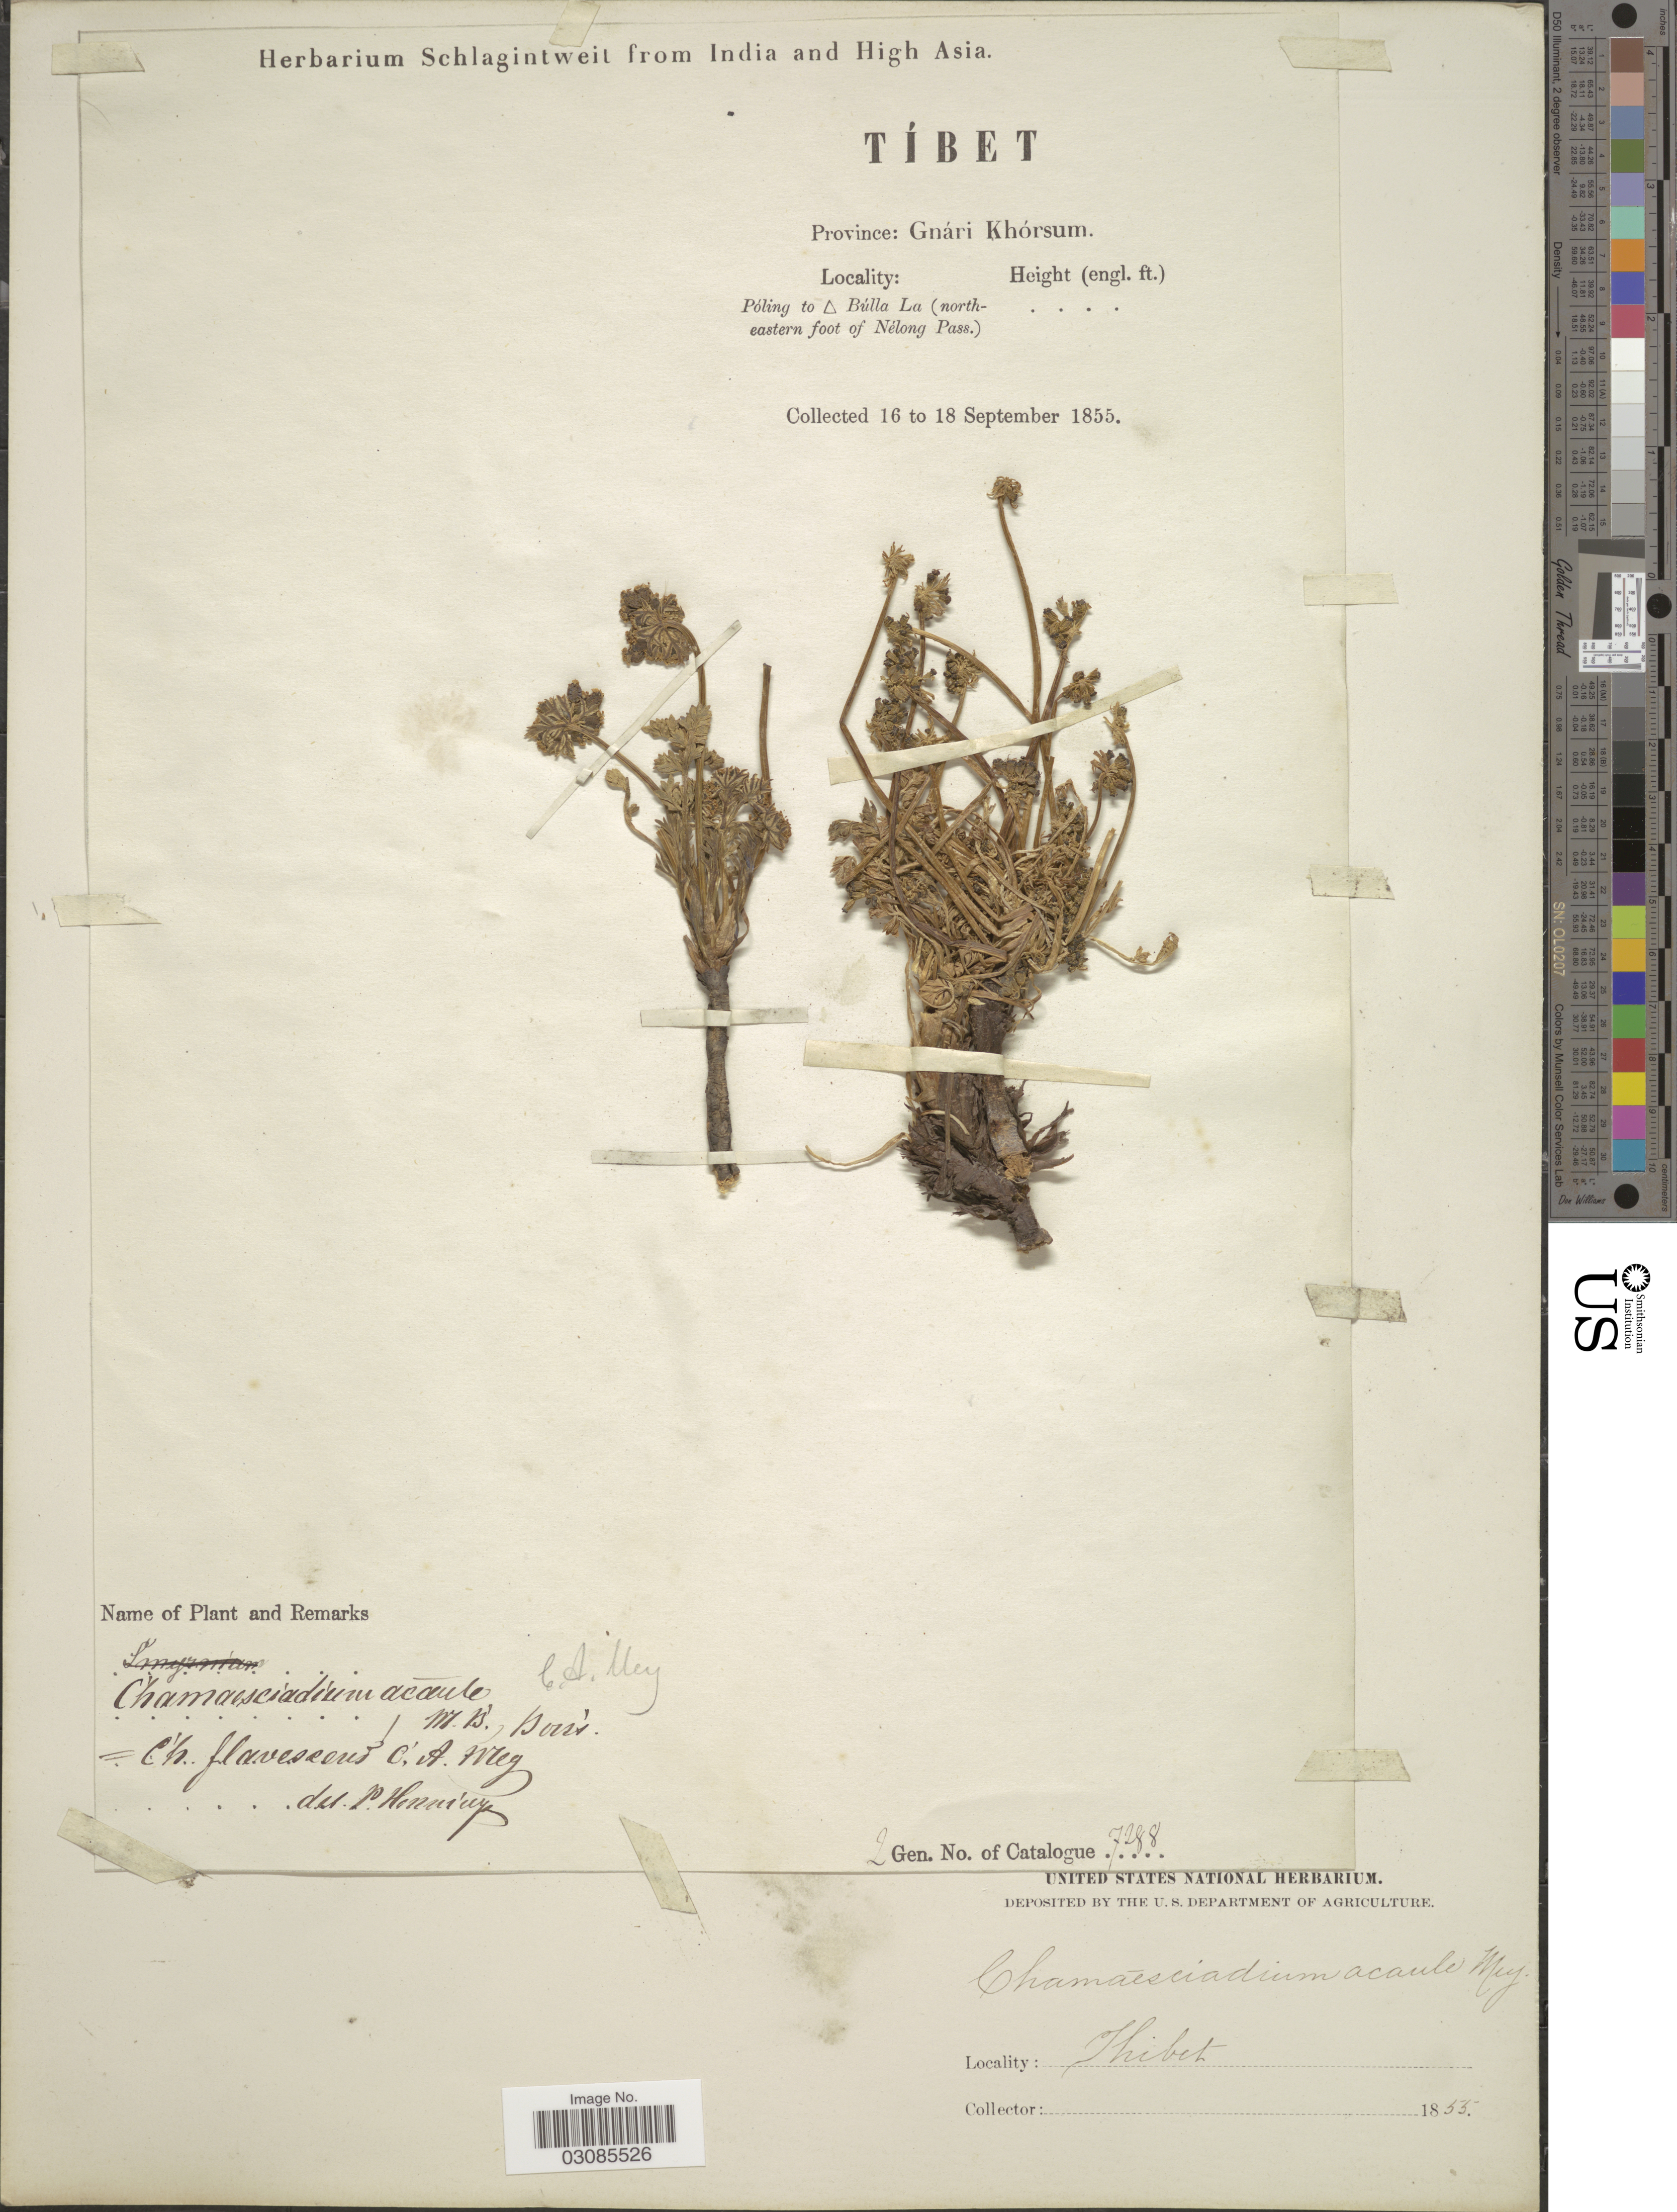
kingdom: Plantae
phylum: Tracheophyta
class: Magnoliopsida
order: Apiales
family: Apiaceae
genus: Chamaesciadium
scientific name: Chamaesciadium acaule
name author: (M. Bieb.) C.A. Mey.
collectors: ex herb. Schlagintweit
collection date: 1855-09-16/1855-09-18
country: China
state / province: Xizang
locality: Tíbet. Province: Gnári Khórsum. Póling to Búlla La (north-eastern foot of Nélong Pass.).